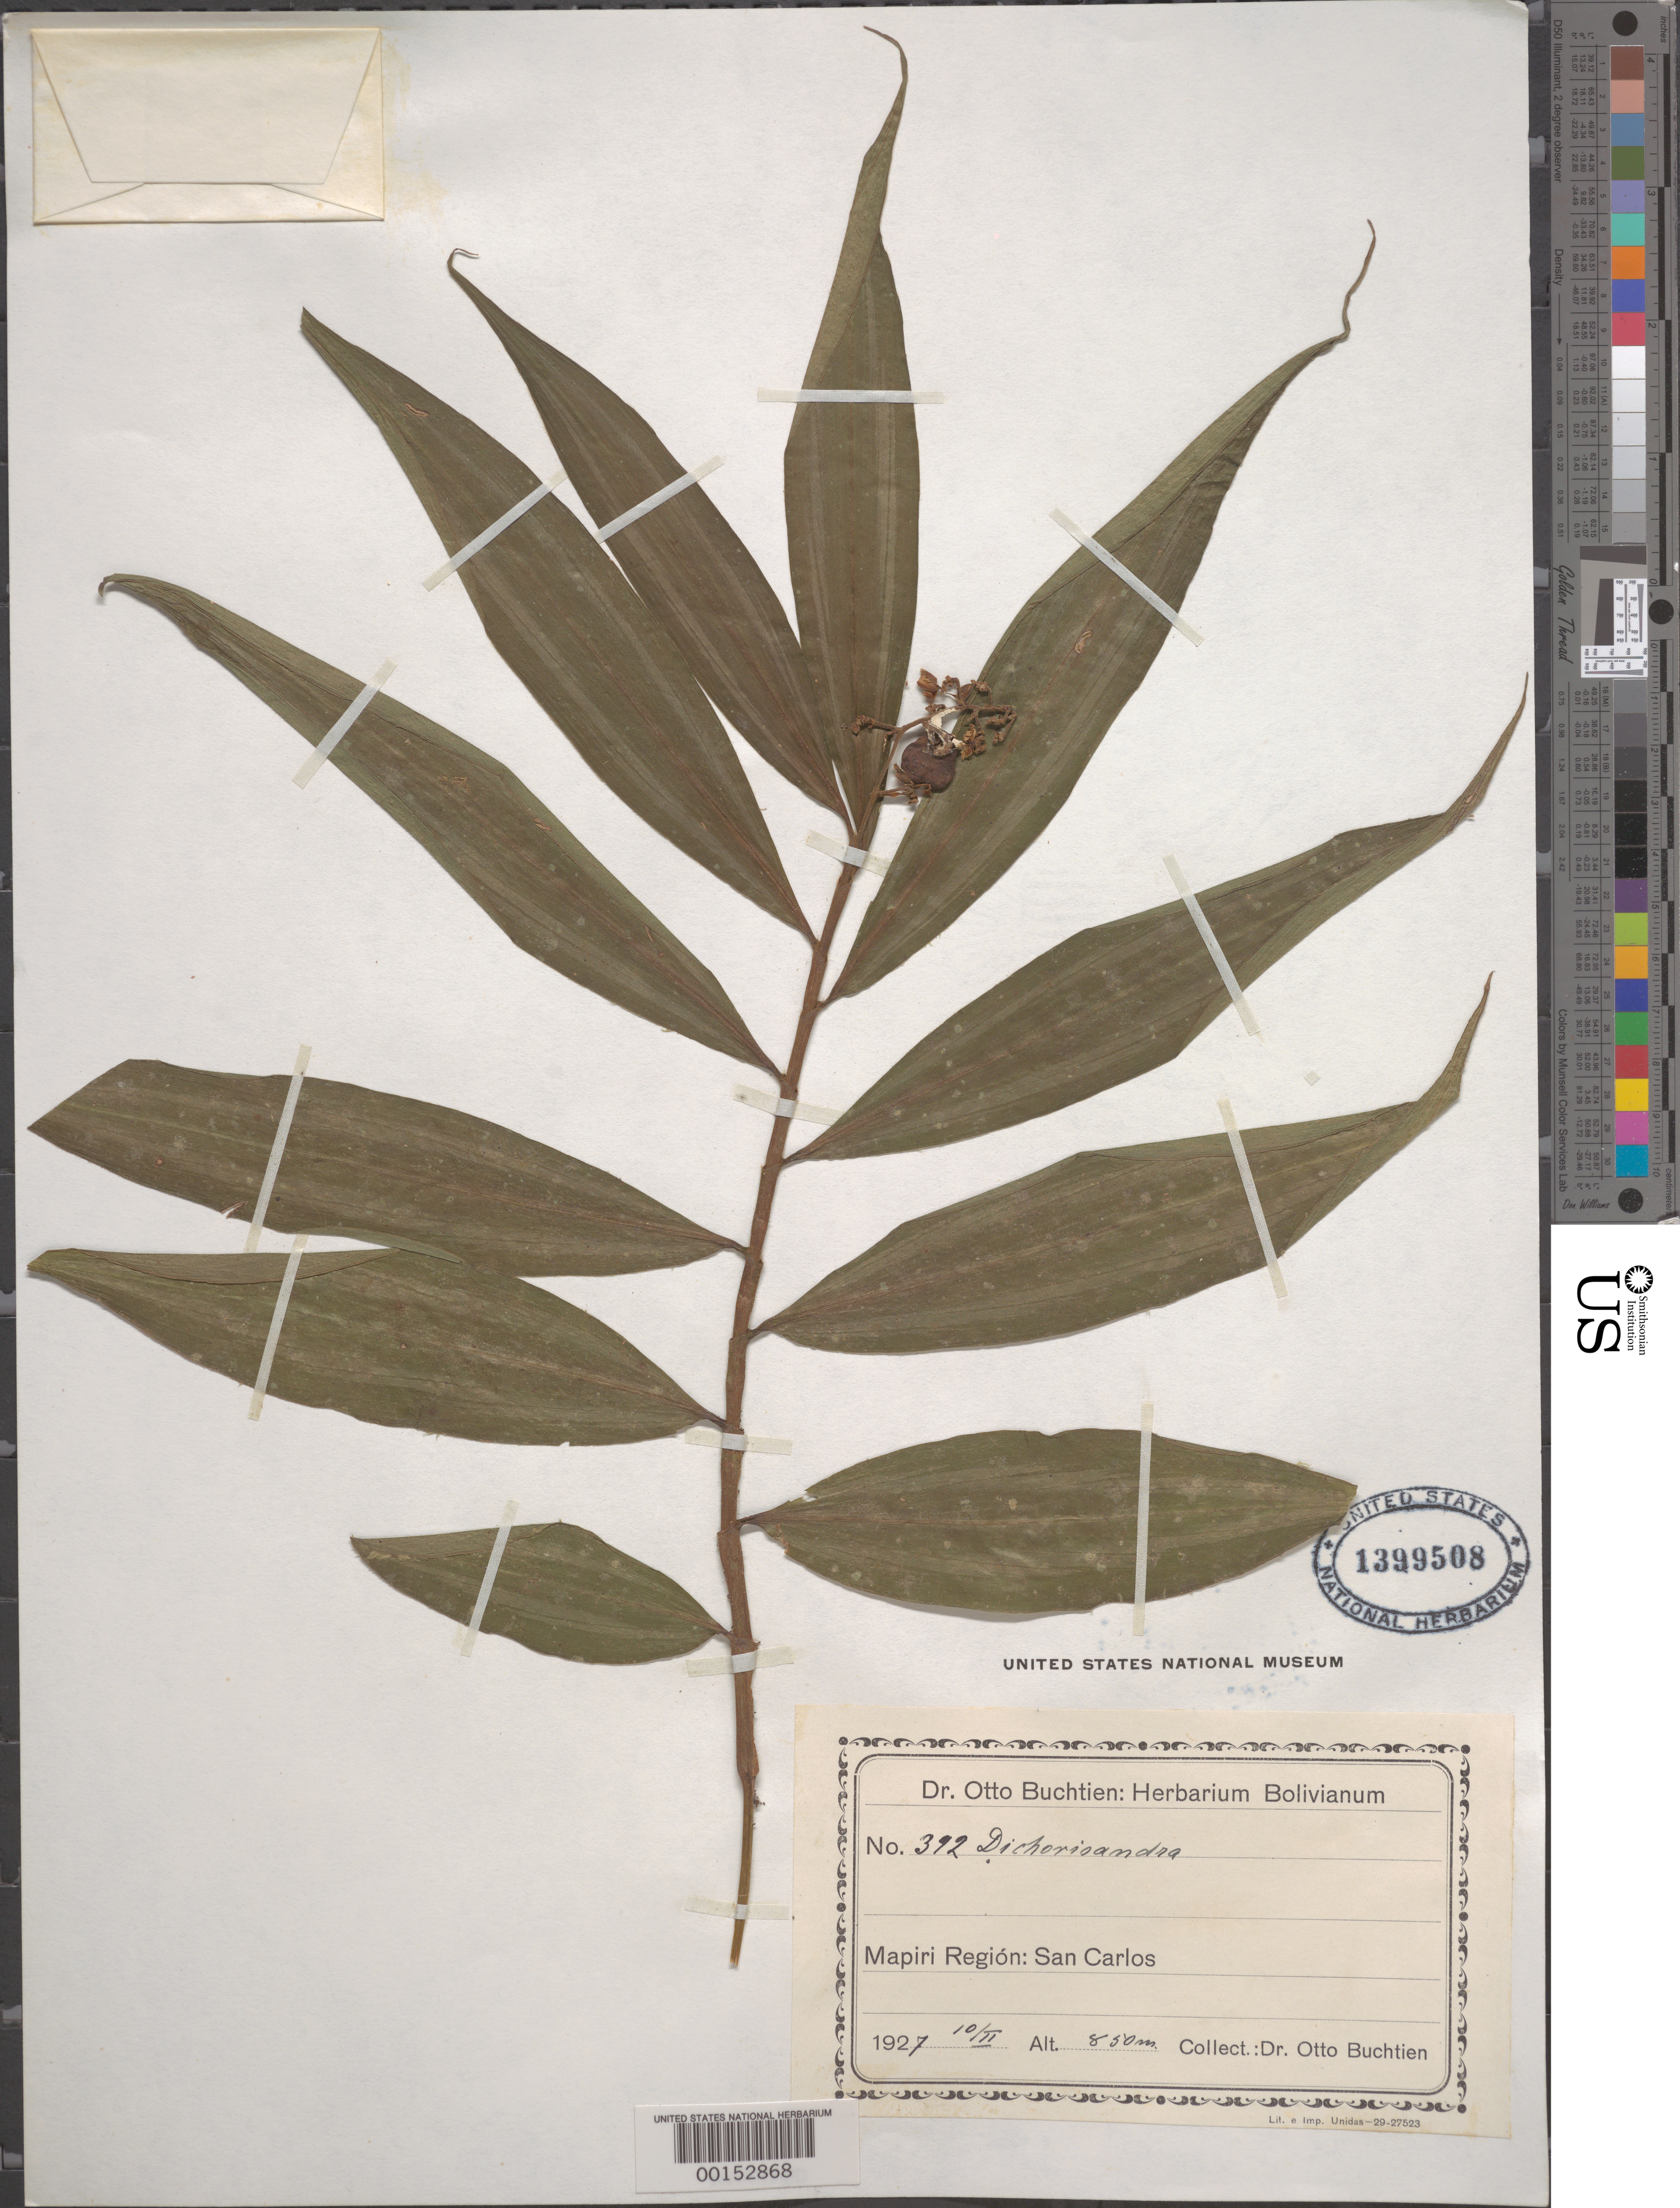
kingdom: Plantae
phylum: Tracheophyta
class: Liliopsida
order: Commelinales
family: Commelinaceae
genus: Dichorisandra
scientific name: Dichorisandra sp.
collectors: O. Buchtien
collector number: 392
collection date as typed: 10 Feb 1927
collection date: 1927-02-10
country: Bolivia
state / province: La Paz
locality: Mapiri, San Carlos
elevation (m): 850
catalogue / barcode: US 1399508